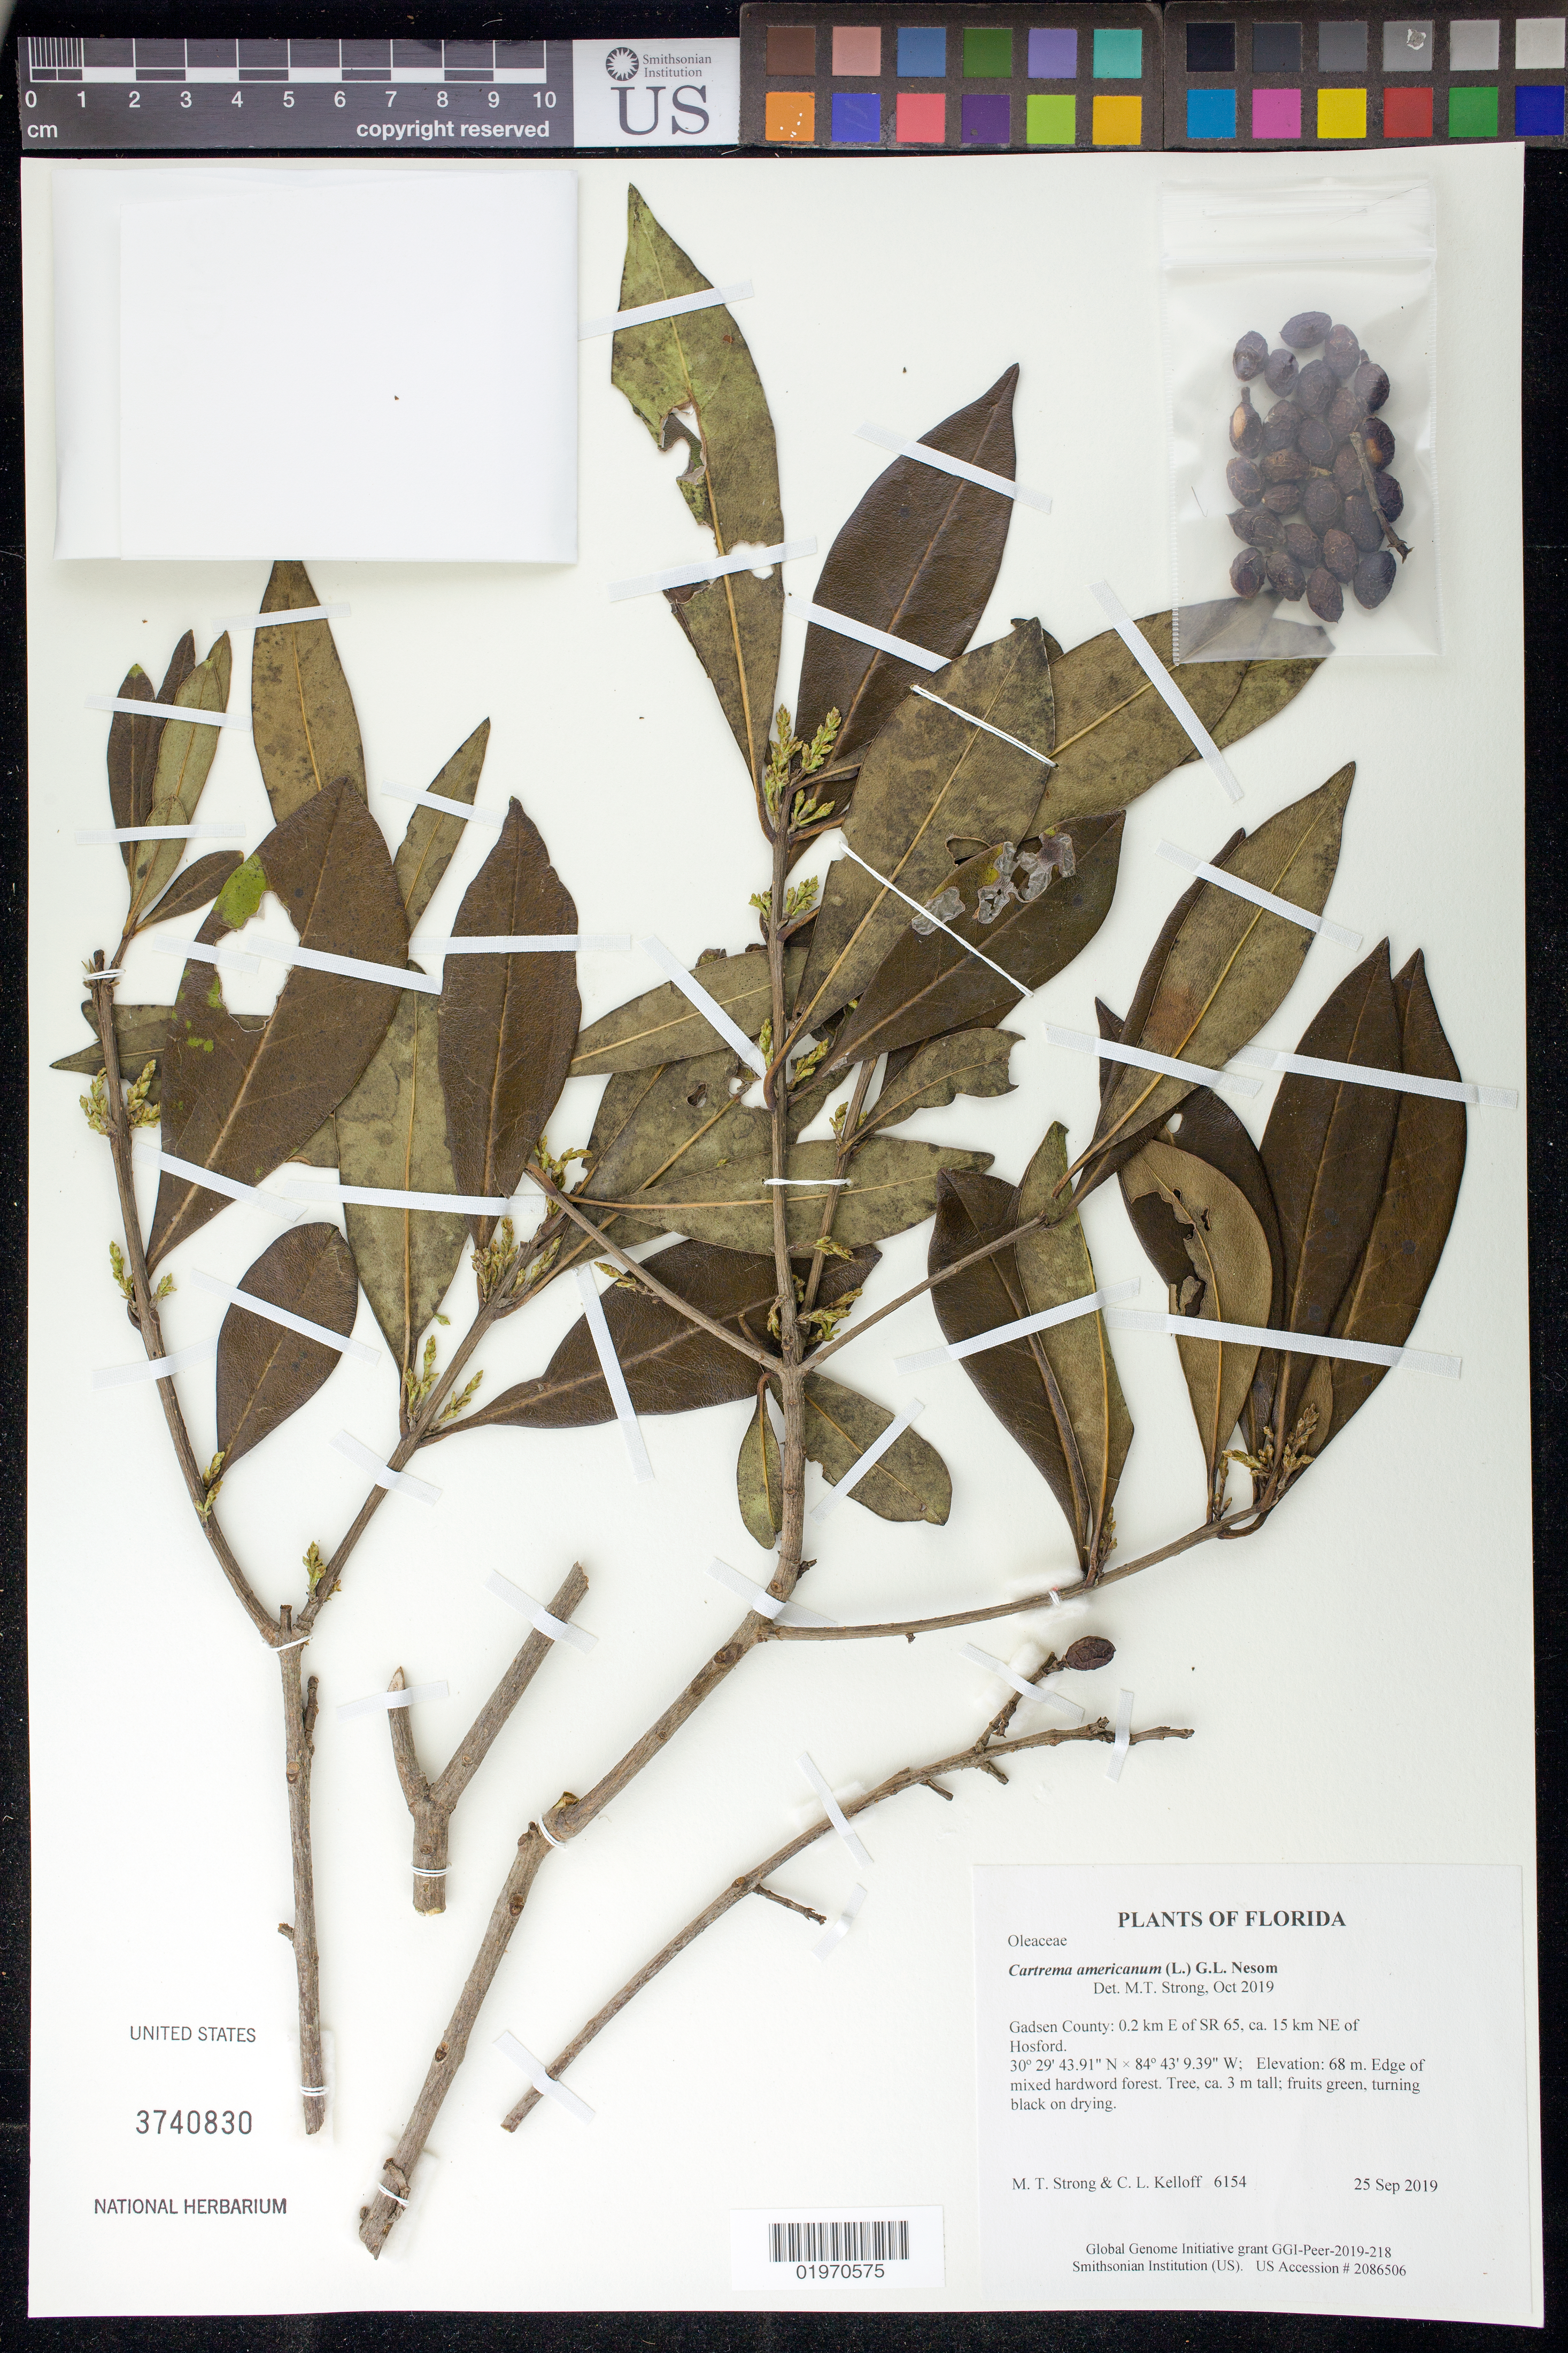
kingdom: Plantae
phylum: Tracheophyta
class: Magnoliopsida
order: Lamiales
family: Oleaceae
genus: Osmanthus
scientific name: Osmanthus americanus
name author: (L.) A. Gray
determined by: Strong, Mark T., (BOT), Smithsonian Institution - National Museum of Natural History (UNITED STATES)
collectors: M. T. Strong & C. L. Kelloff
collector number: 6154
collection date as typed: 25 Sep 2019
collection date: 2019-09-25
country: United States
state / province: Florida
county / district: Gadsen County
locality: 0.2 km E of SR 65, ca. 15 km NE of Hosford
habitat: Edge of mixed hardword forest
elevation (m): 68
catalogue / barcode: US 3740830